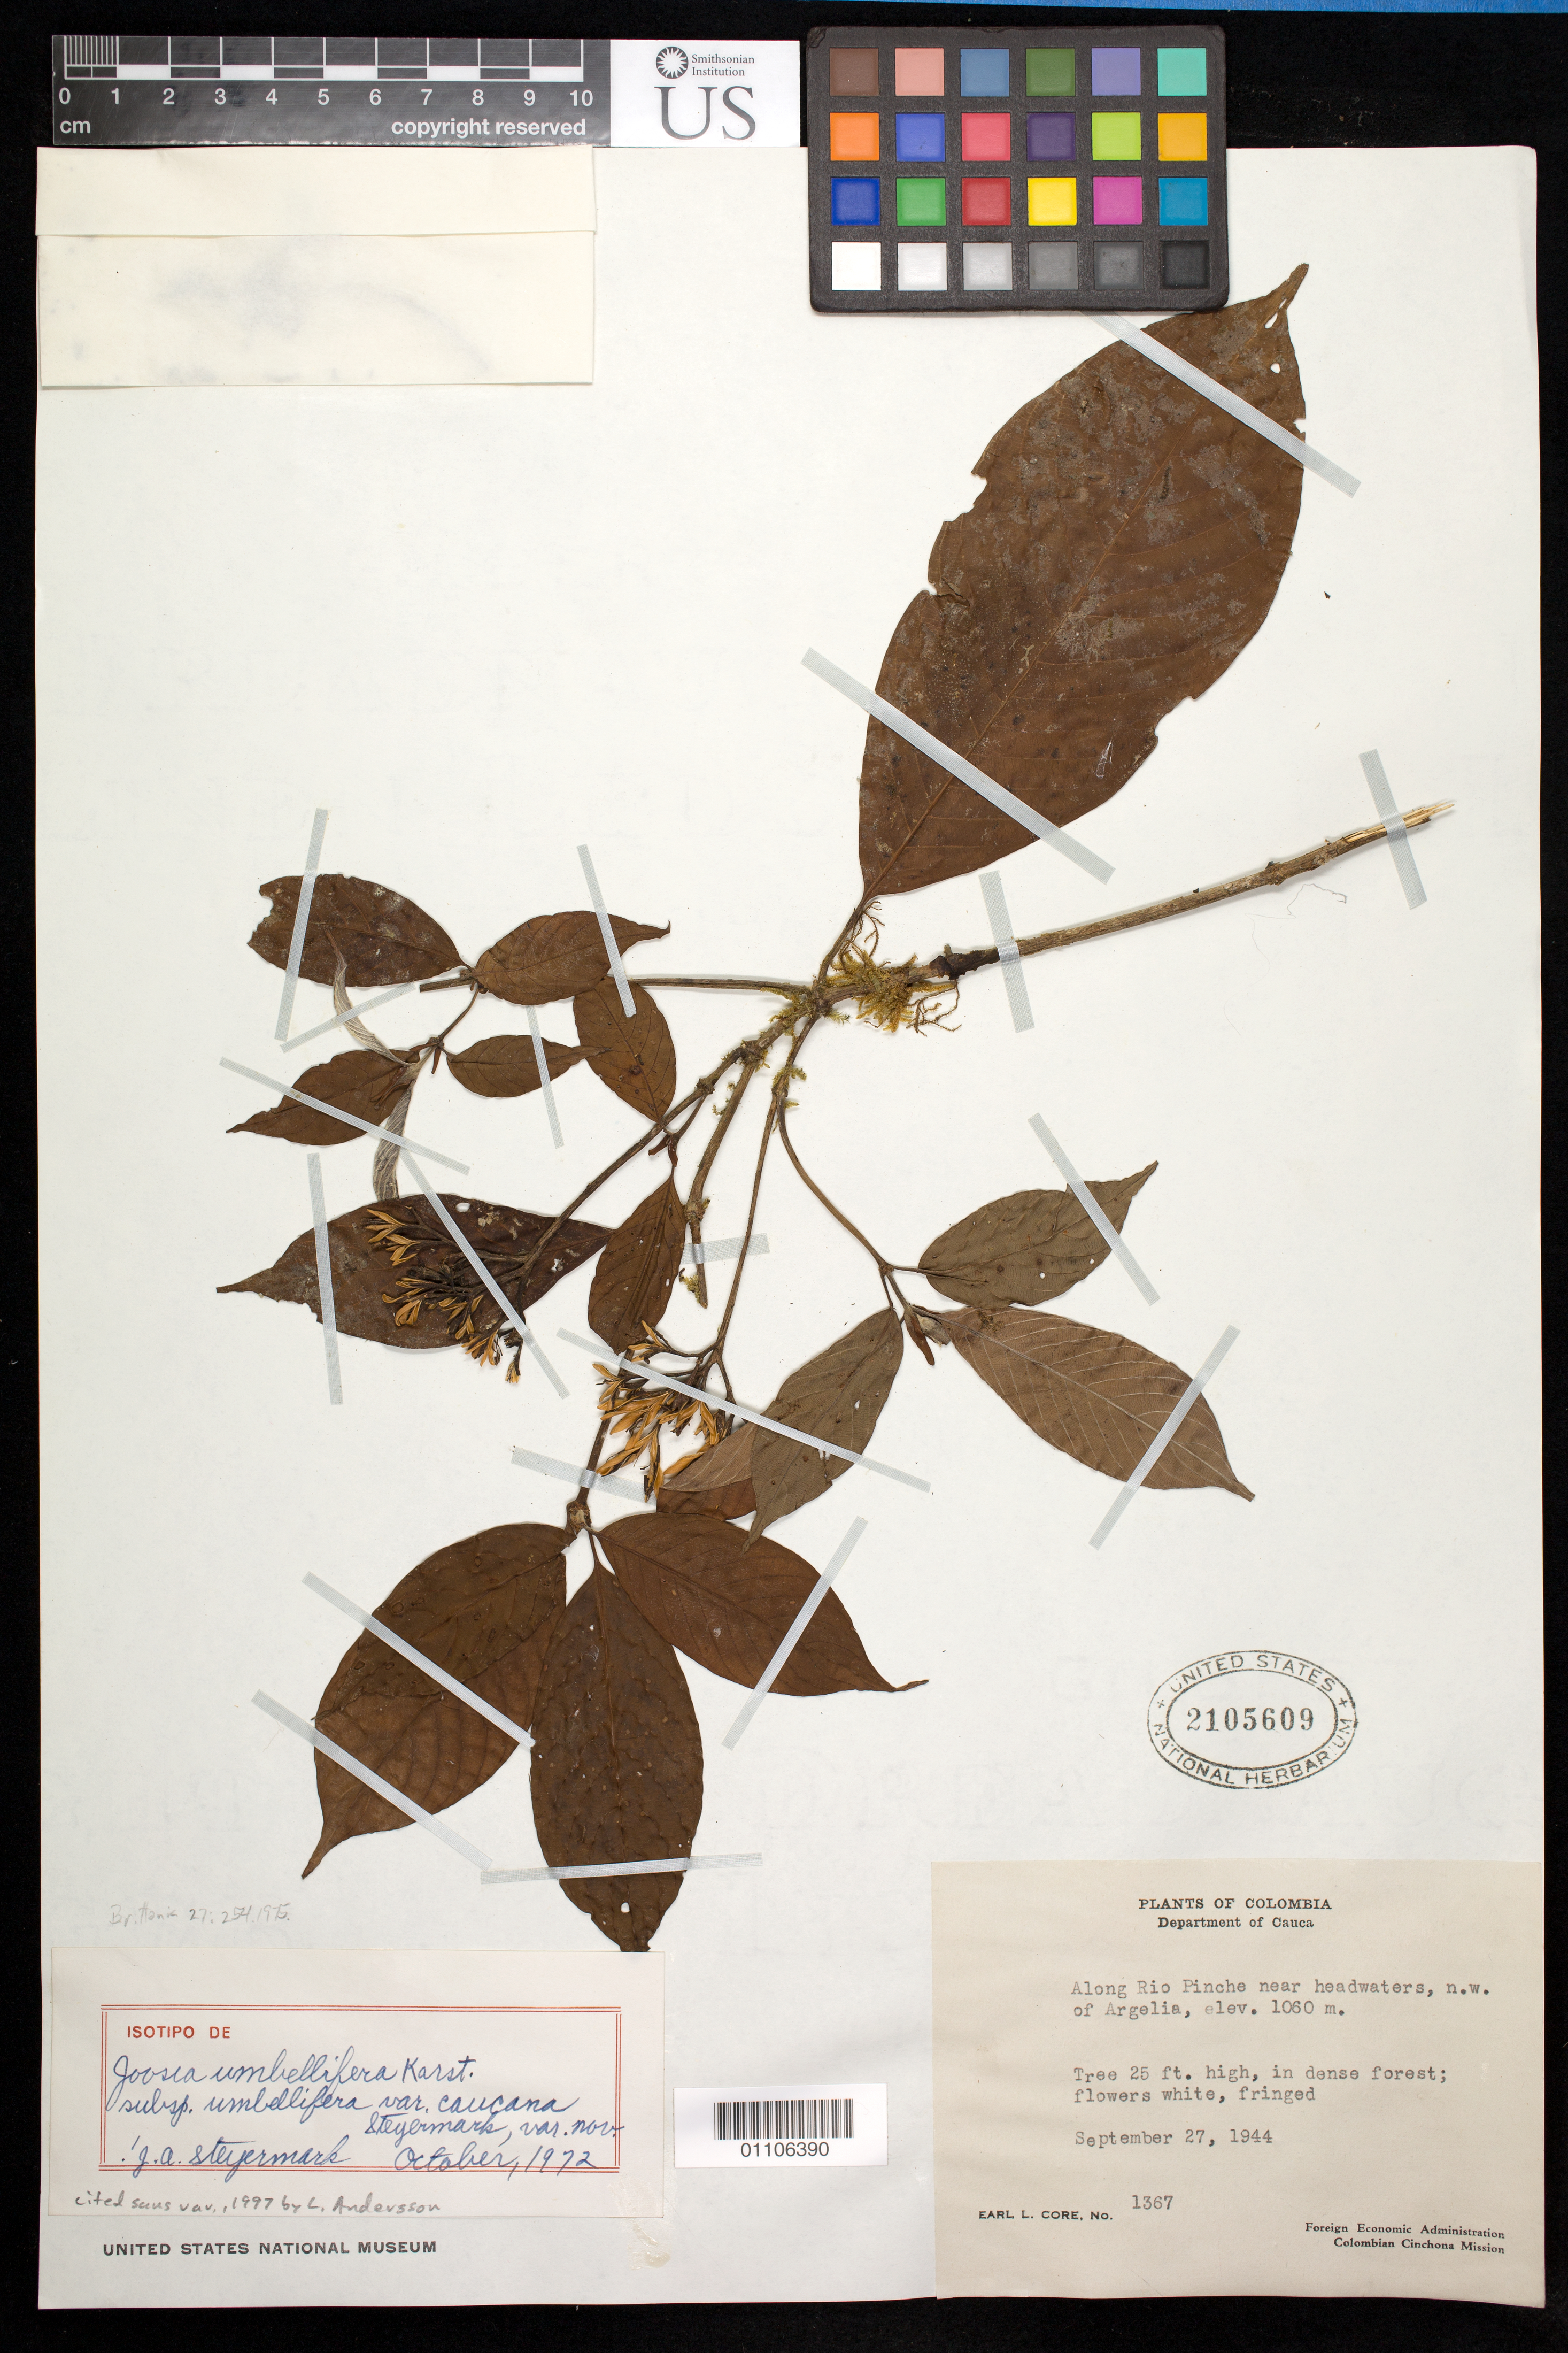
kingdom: Plantae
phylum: Tracheophyta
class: Magnoliopsida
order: Gentianales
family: Rubiaceae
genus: Joosia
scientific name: Joosia umbellifera var. caucana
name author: Steyerm.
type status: Isotype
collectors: E. L. Core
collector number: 1367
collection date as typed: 27 Sep 1944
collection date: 1944-09-27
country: Colombia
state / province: Cauca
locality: Along Rio Pinche near headwaters, NW of Argelia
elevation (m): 1060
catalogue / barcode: US 2105609